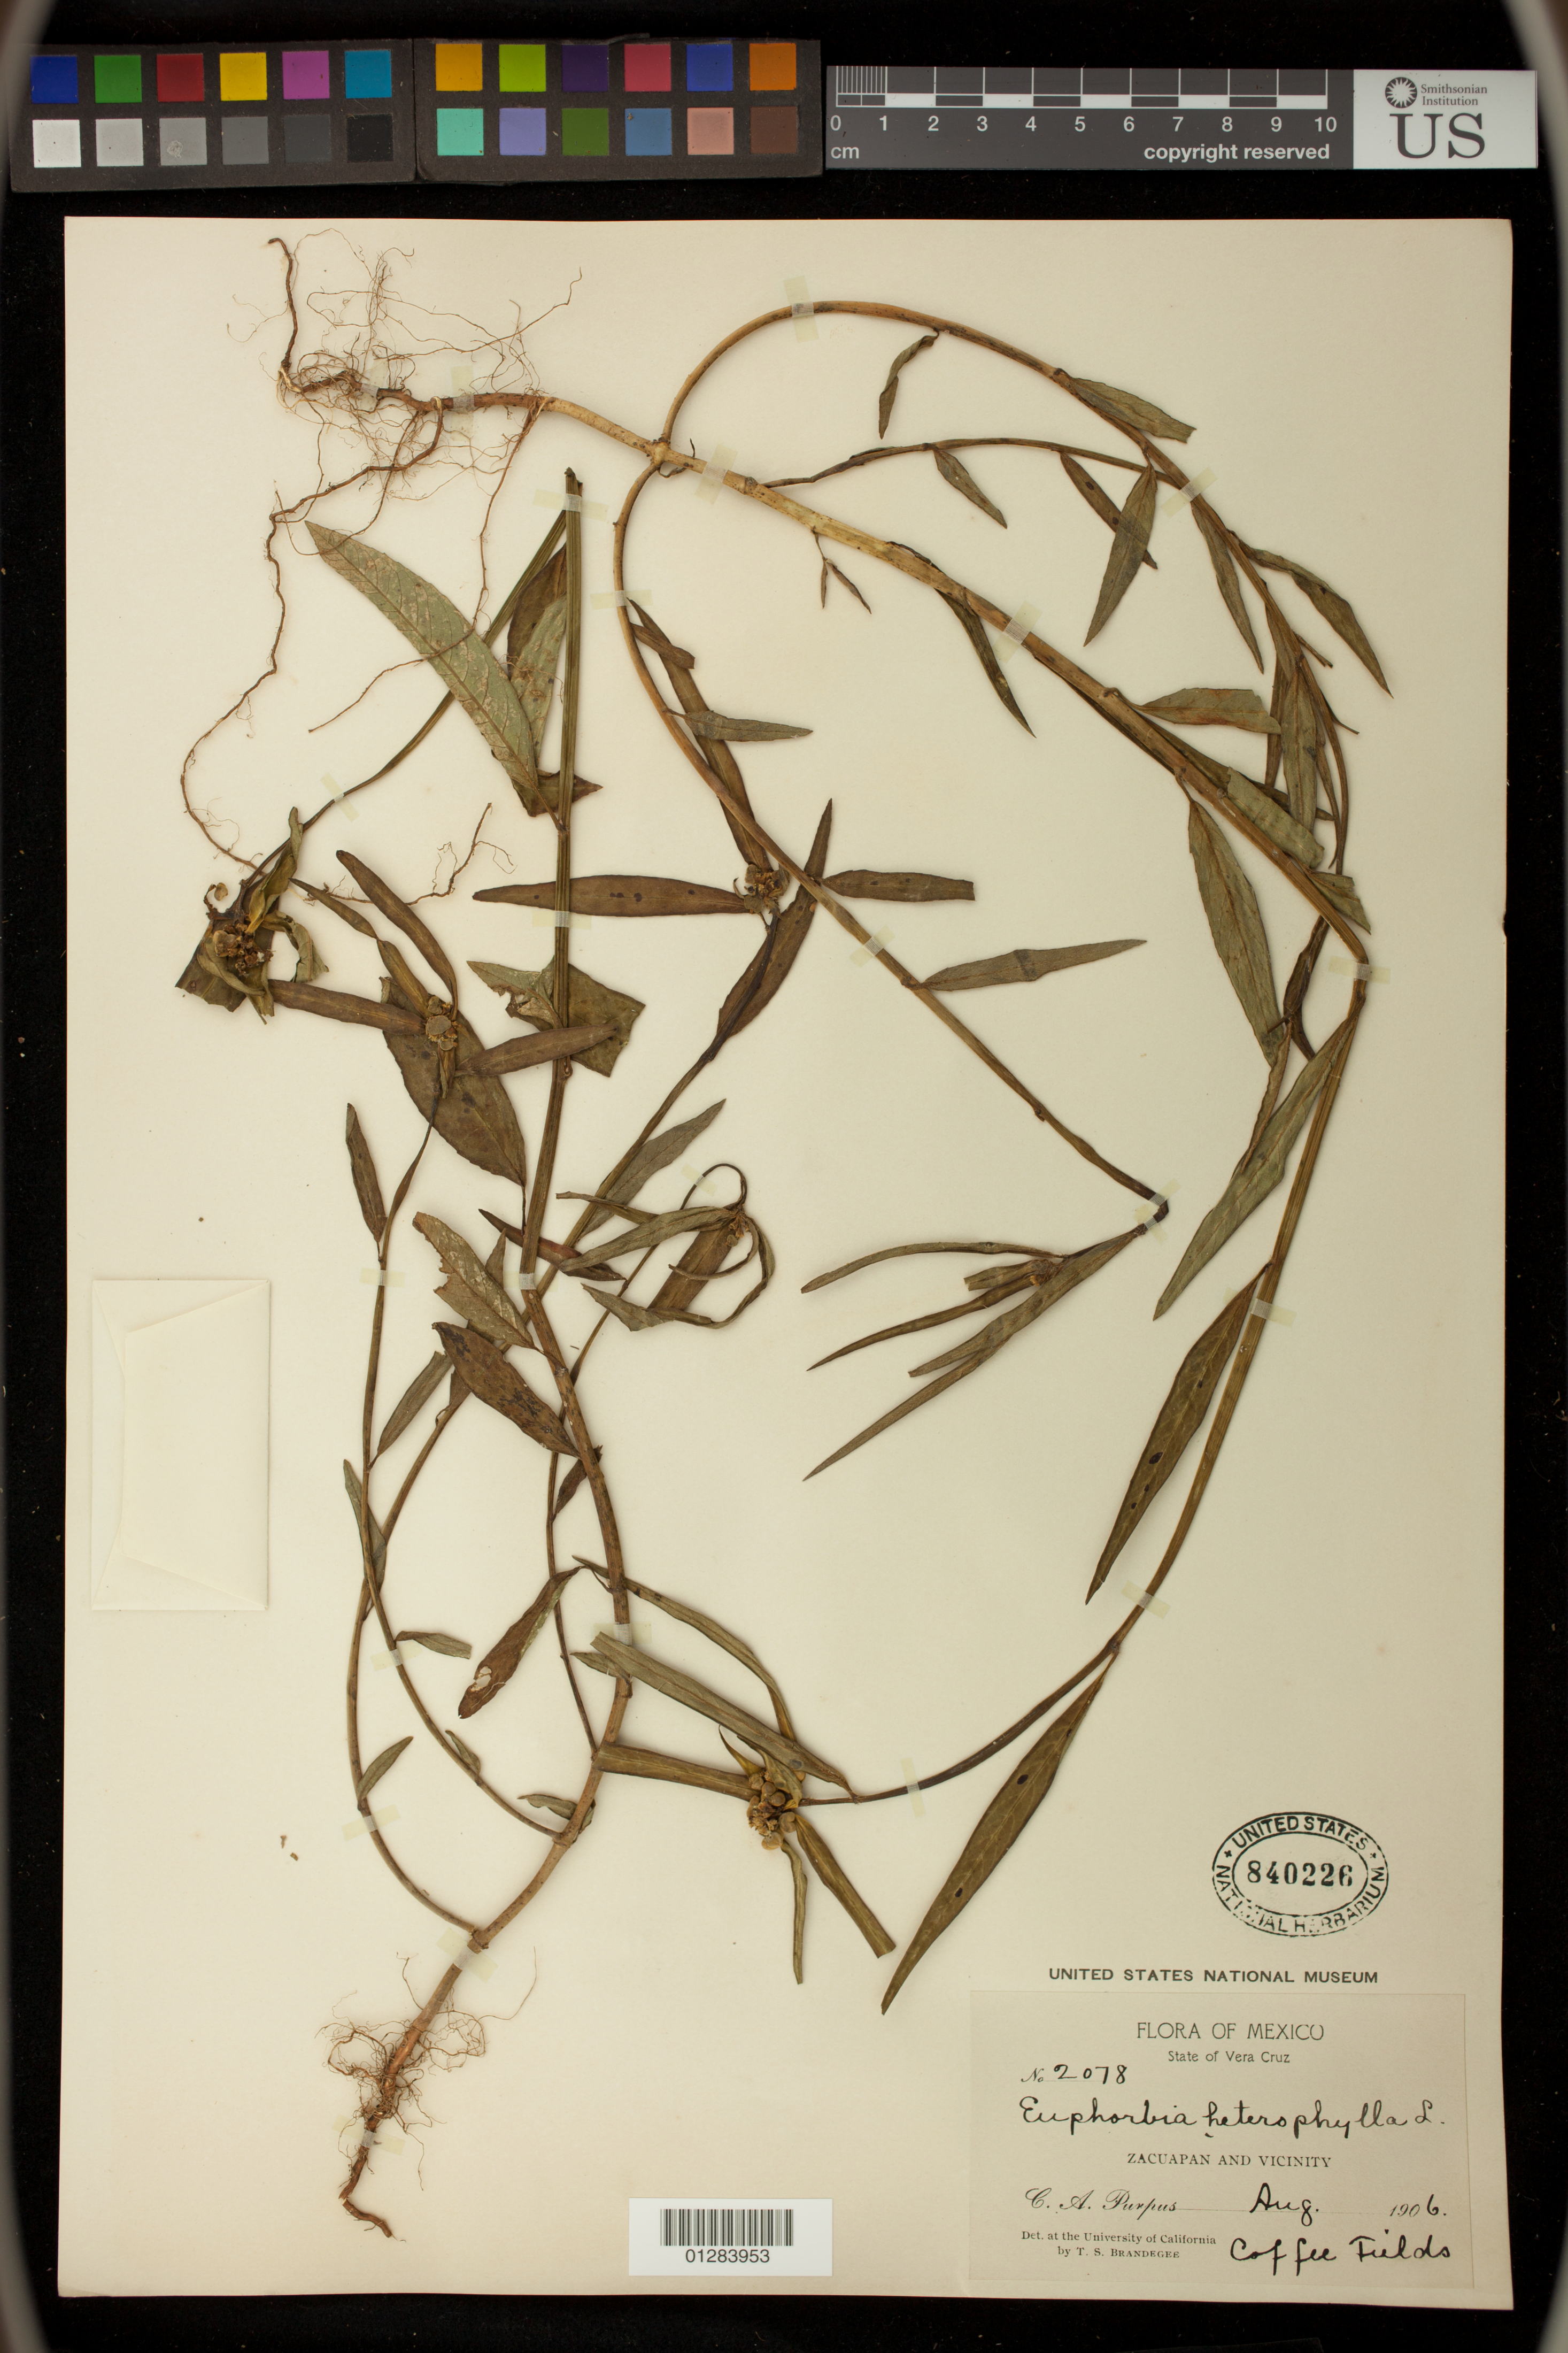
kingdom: Plantae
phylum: Tracheophyta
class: Magnoliopsida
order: Malpighiales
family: Euphorbiaceae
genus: Euphorbia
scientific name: Euphorbia heterophylla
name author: L.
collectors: C. A. Purpus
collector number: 2078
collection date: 1906-08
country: Mexico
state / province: Veracruz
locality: Zacuapan and vicinity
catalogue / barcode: US 840226